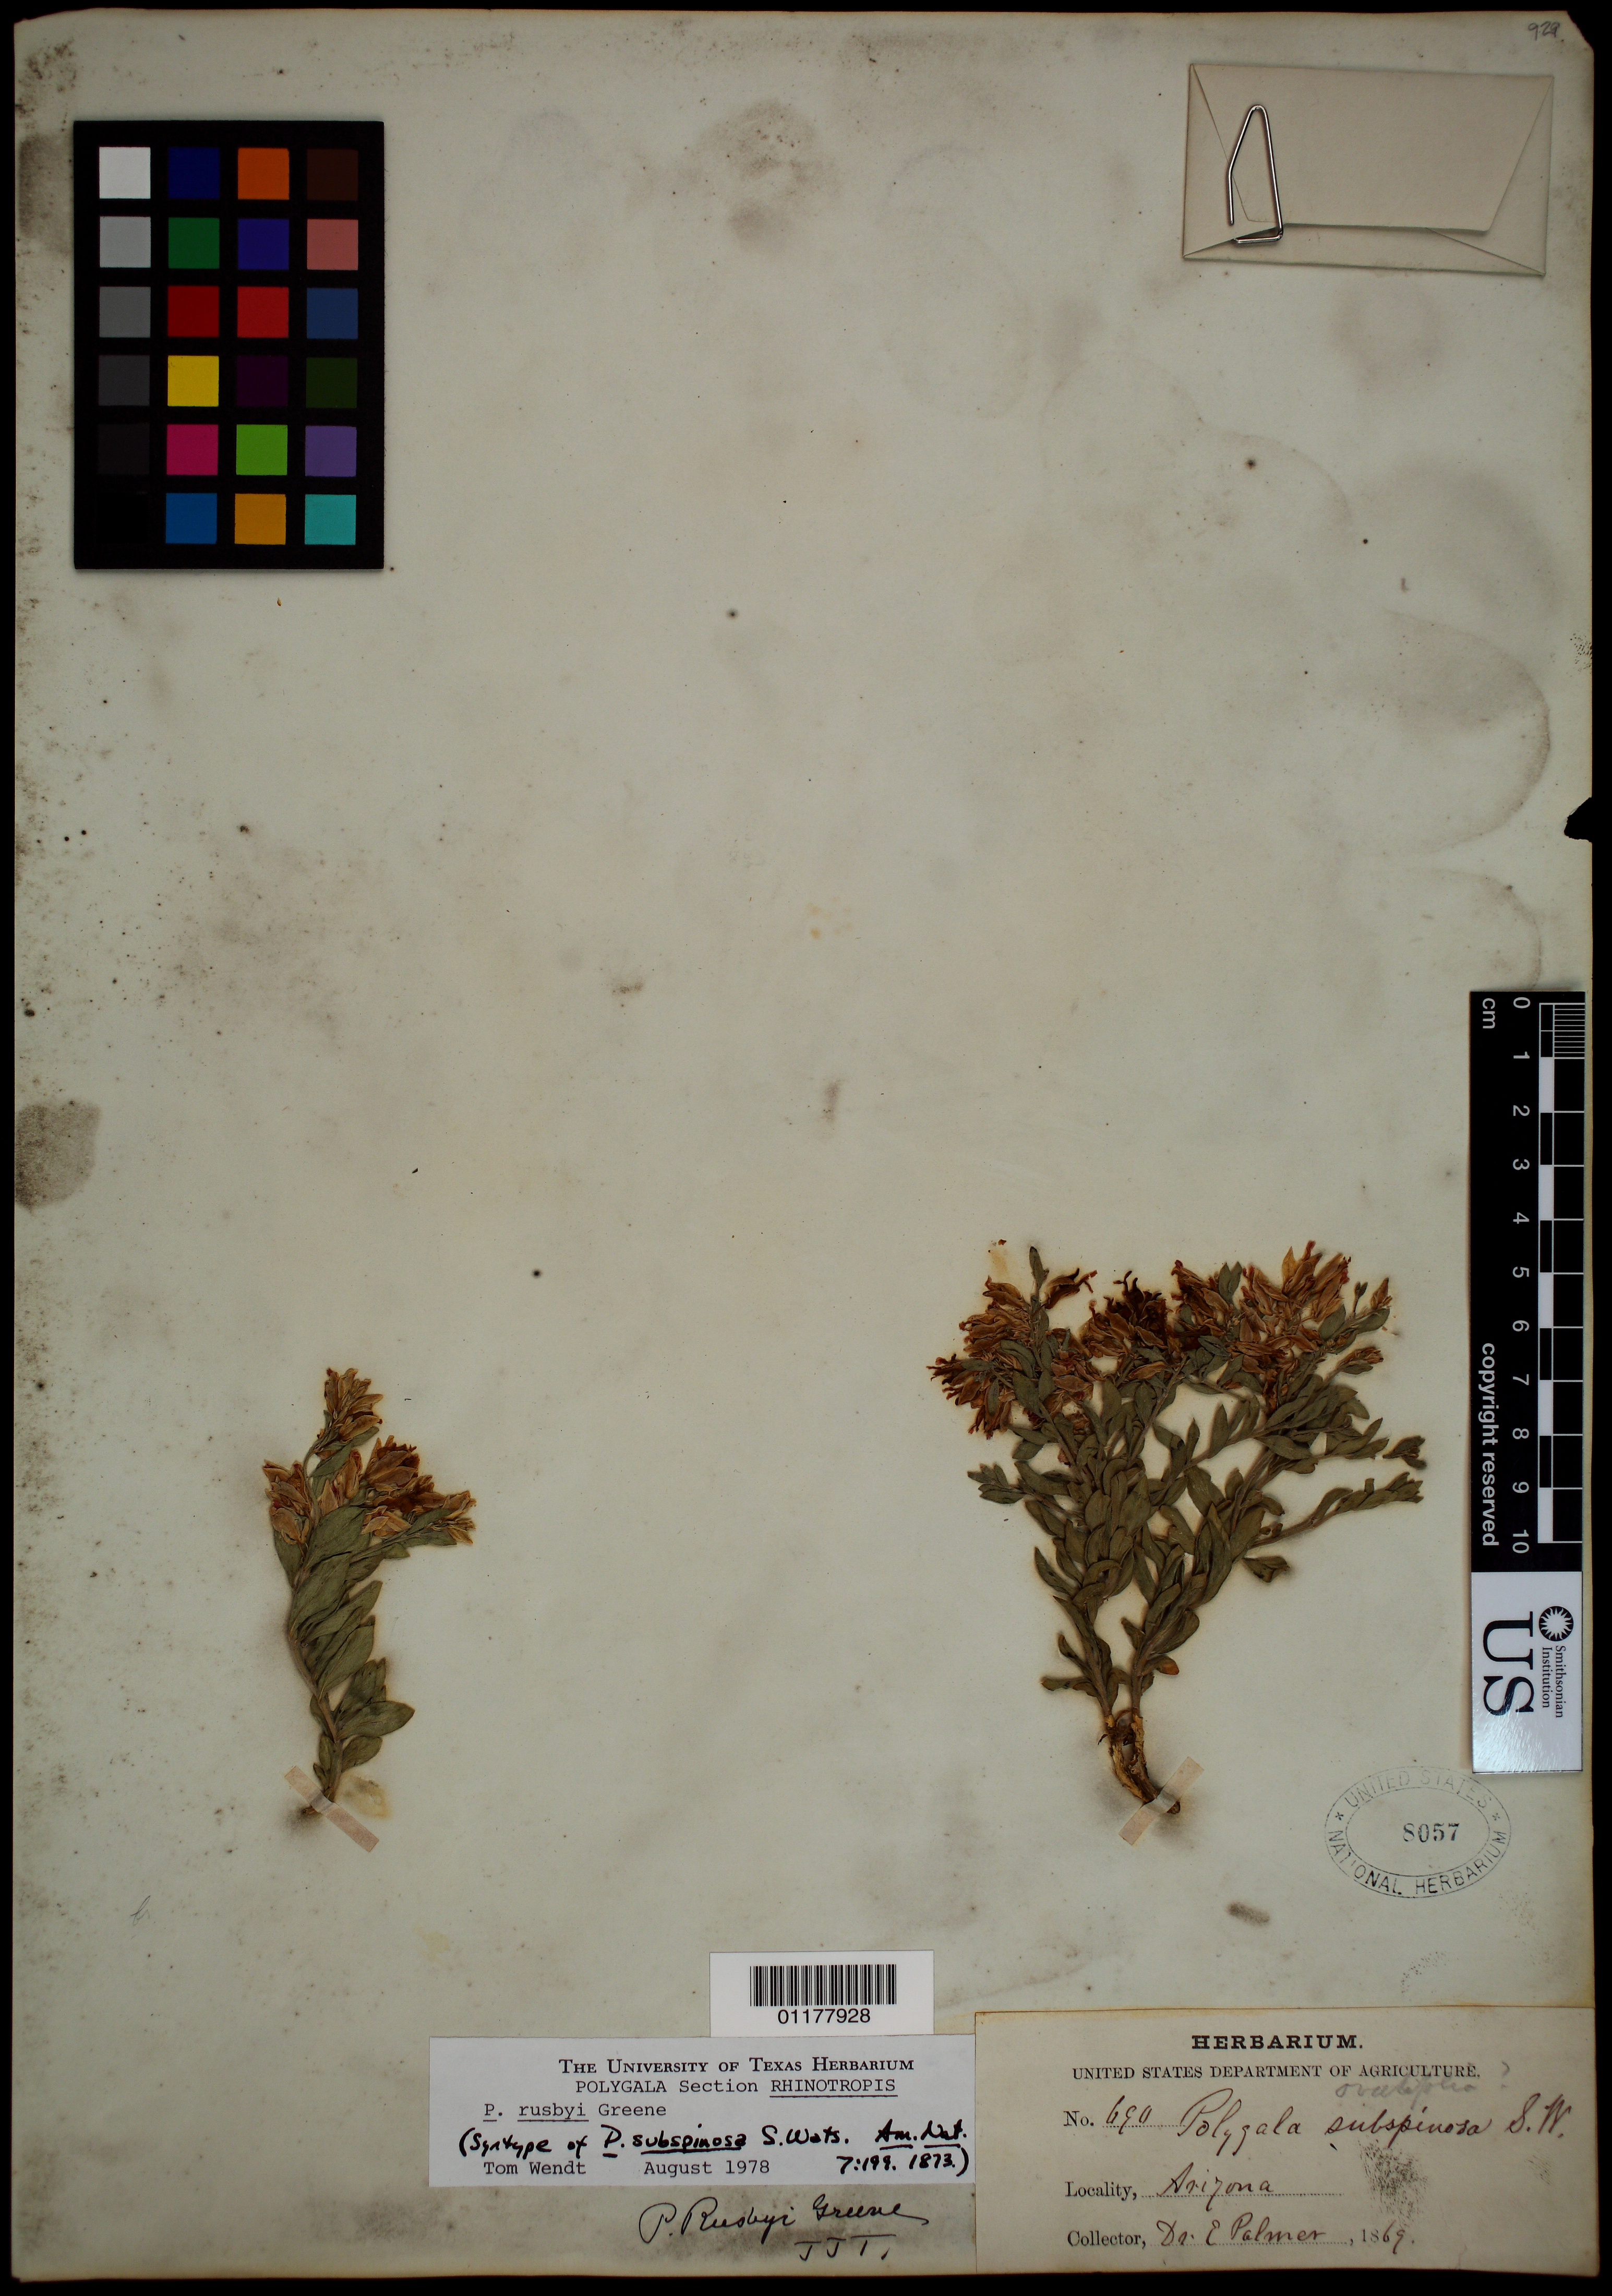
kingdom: Plantae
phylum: Tracheophyta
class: Magnoliopsida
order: Fabales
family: Polygalaceae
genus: Rhinotropis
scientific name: Rhinotropis rusbyi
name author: (Greene) J.R. Abbott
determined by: Strong, Mark T., (BOT), Smithsonian Institution - National Museum of Natural History (UNITED STATES)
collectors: E. Palmer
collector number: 690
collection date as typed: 1869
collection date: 1869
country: United States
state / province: Arizona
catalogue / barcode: US 8057